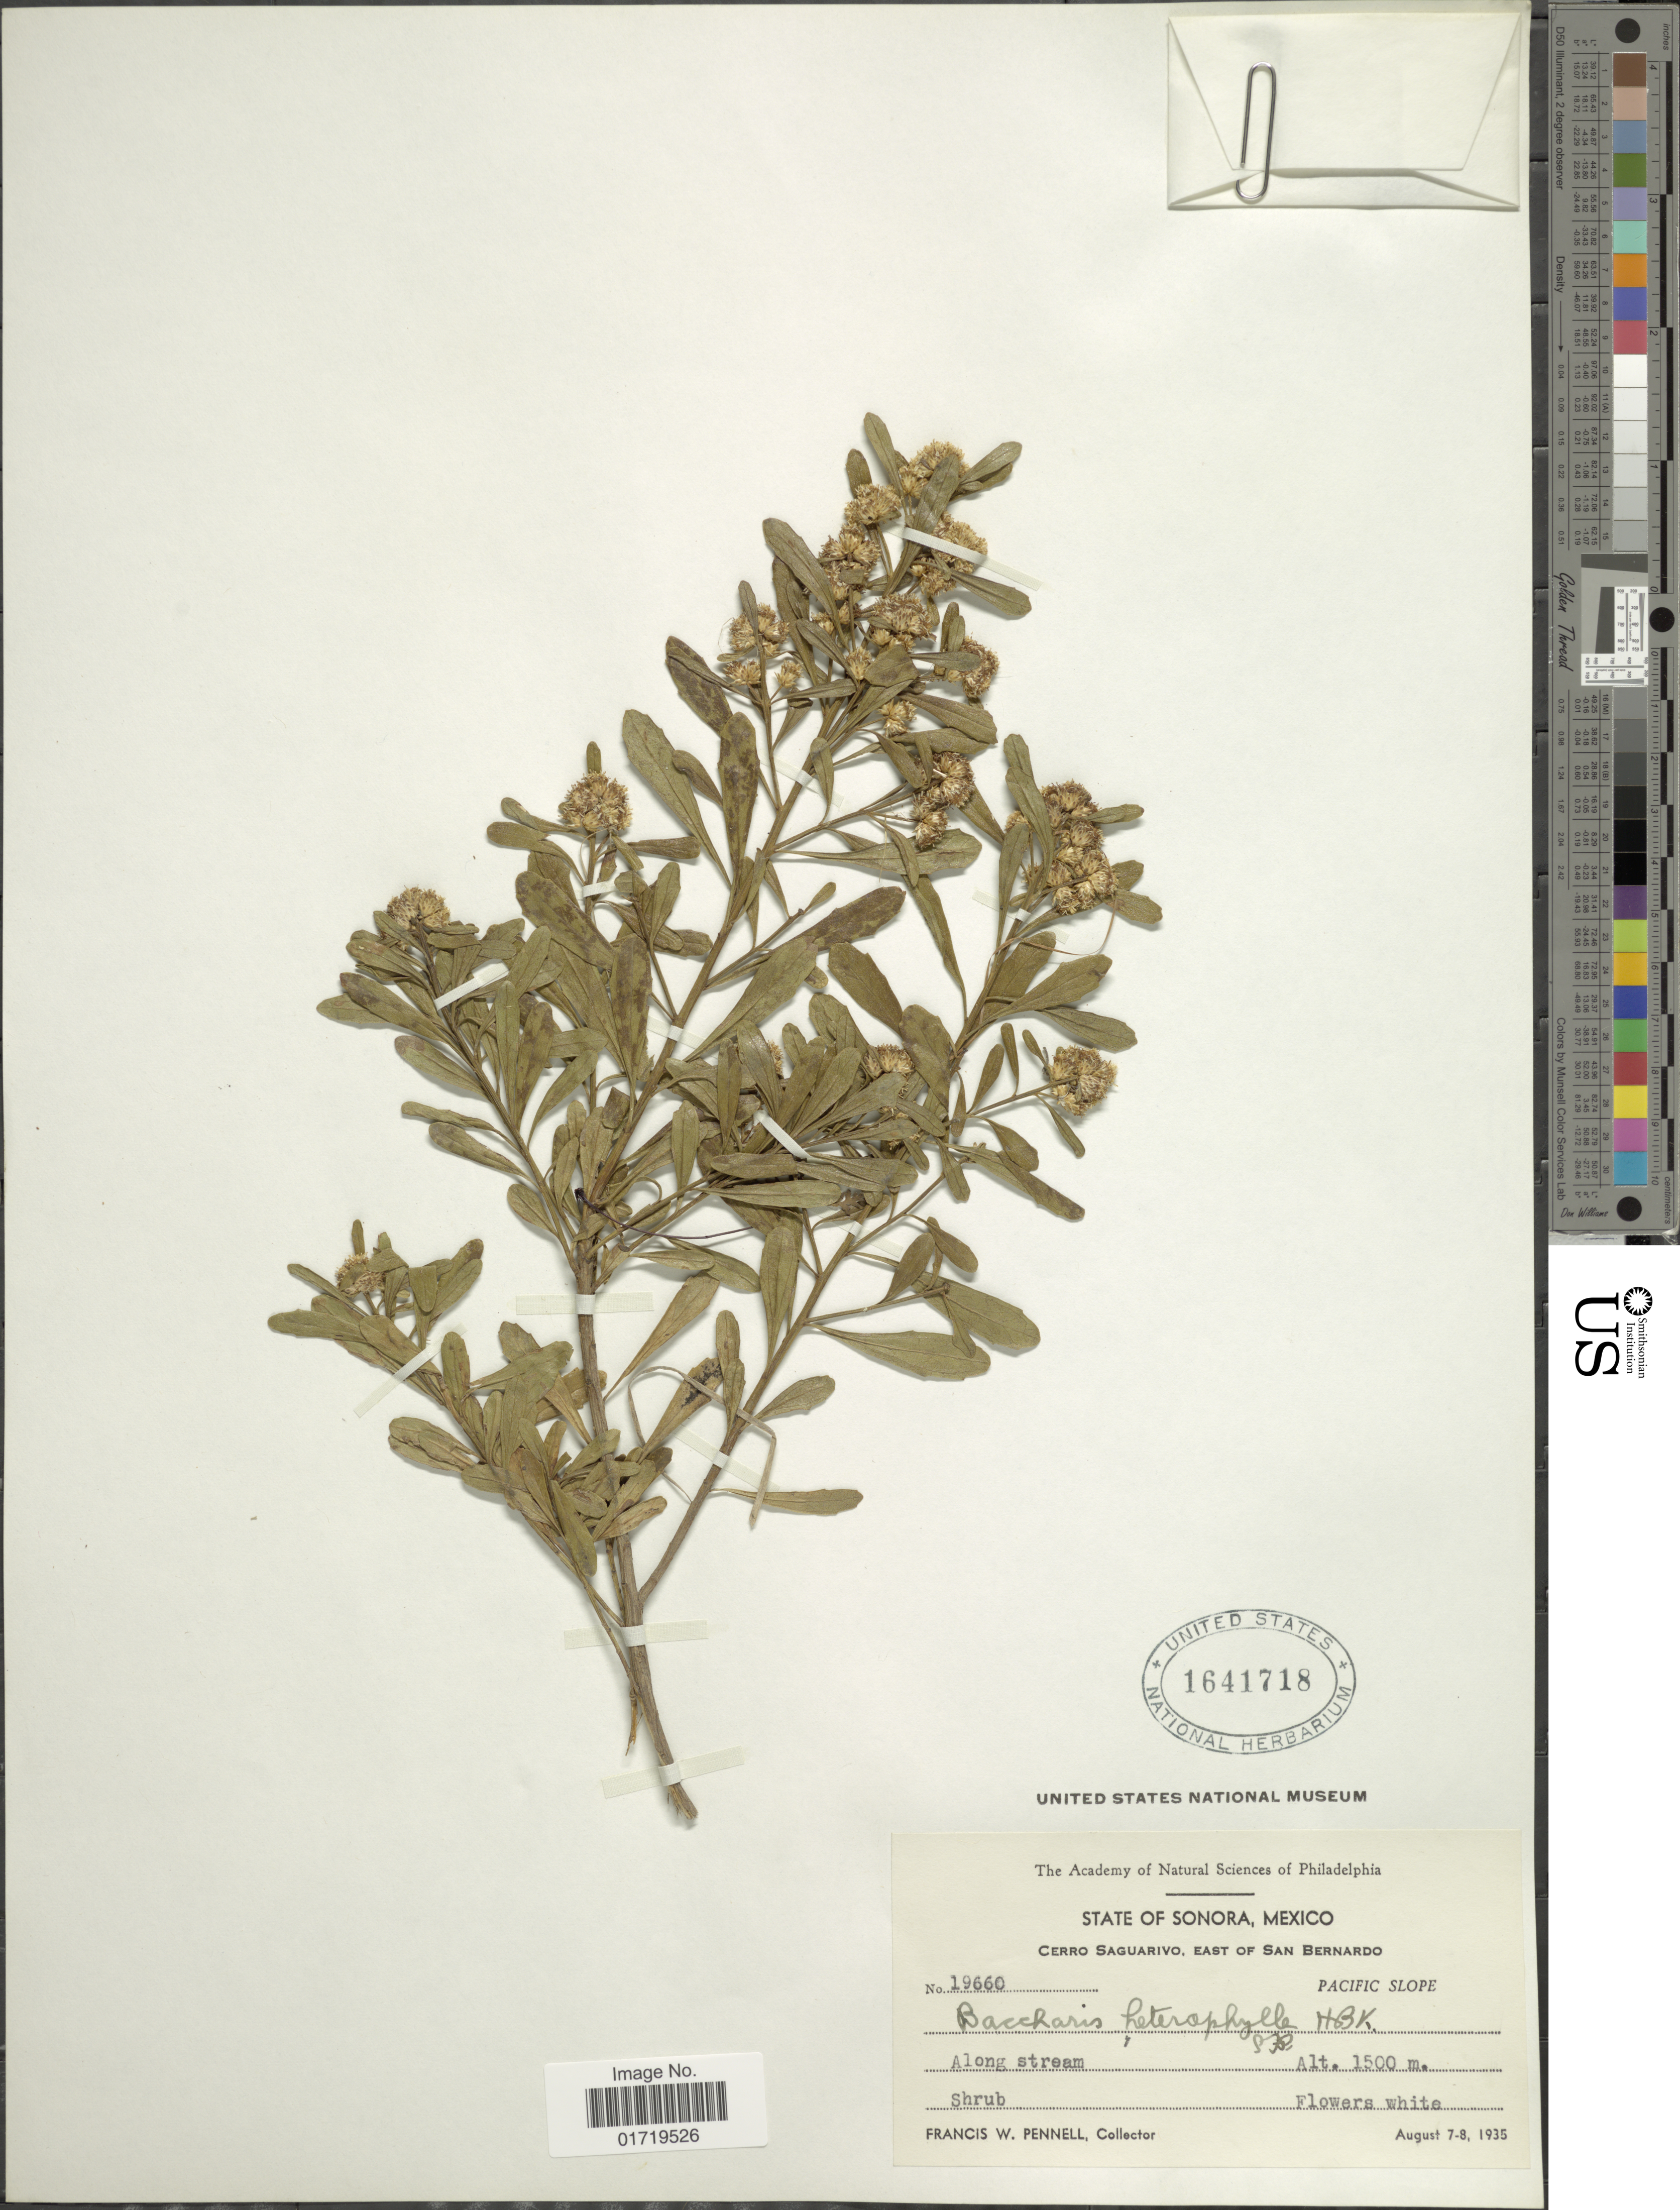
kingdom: Plantae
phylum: Tracheophyta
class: Magnoliopsida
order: Asterales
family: Asteraceae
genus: Baccharis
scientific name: Baccharis heterophylla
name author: Kunth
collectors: F. W. Pennell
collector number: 19660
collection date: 1935-08-07/1935-08-08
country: Mexico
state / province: Sonora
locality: State of Sonora, Mexico, Cerro Saguarivo, East of Bernardo, Pacific slope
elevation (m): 1500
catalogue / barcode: US 1641718